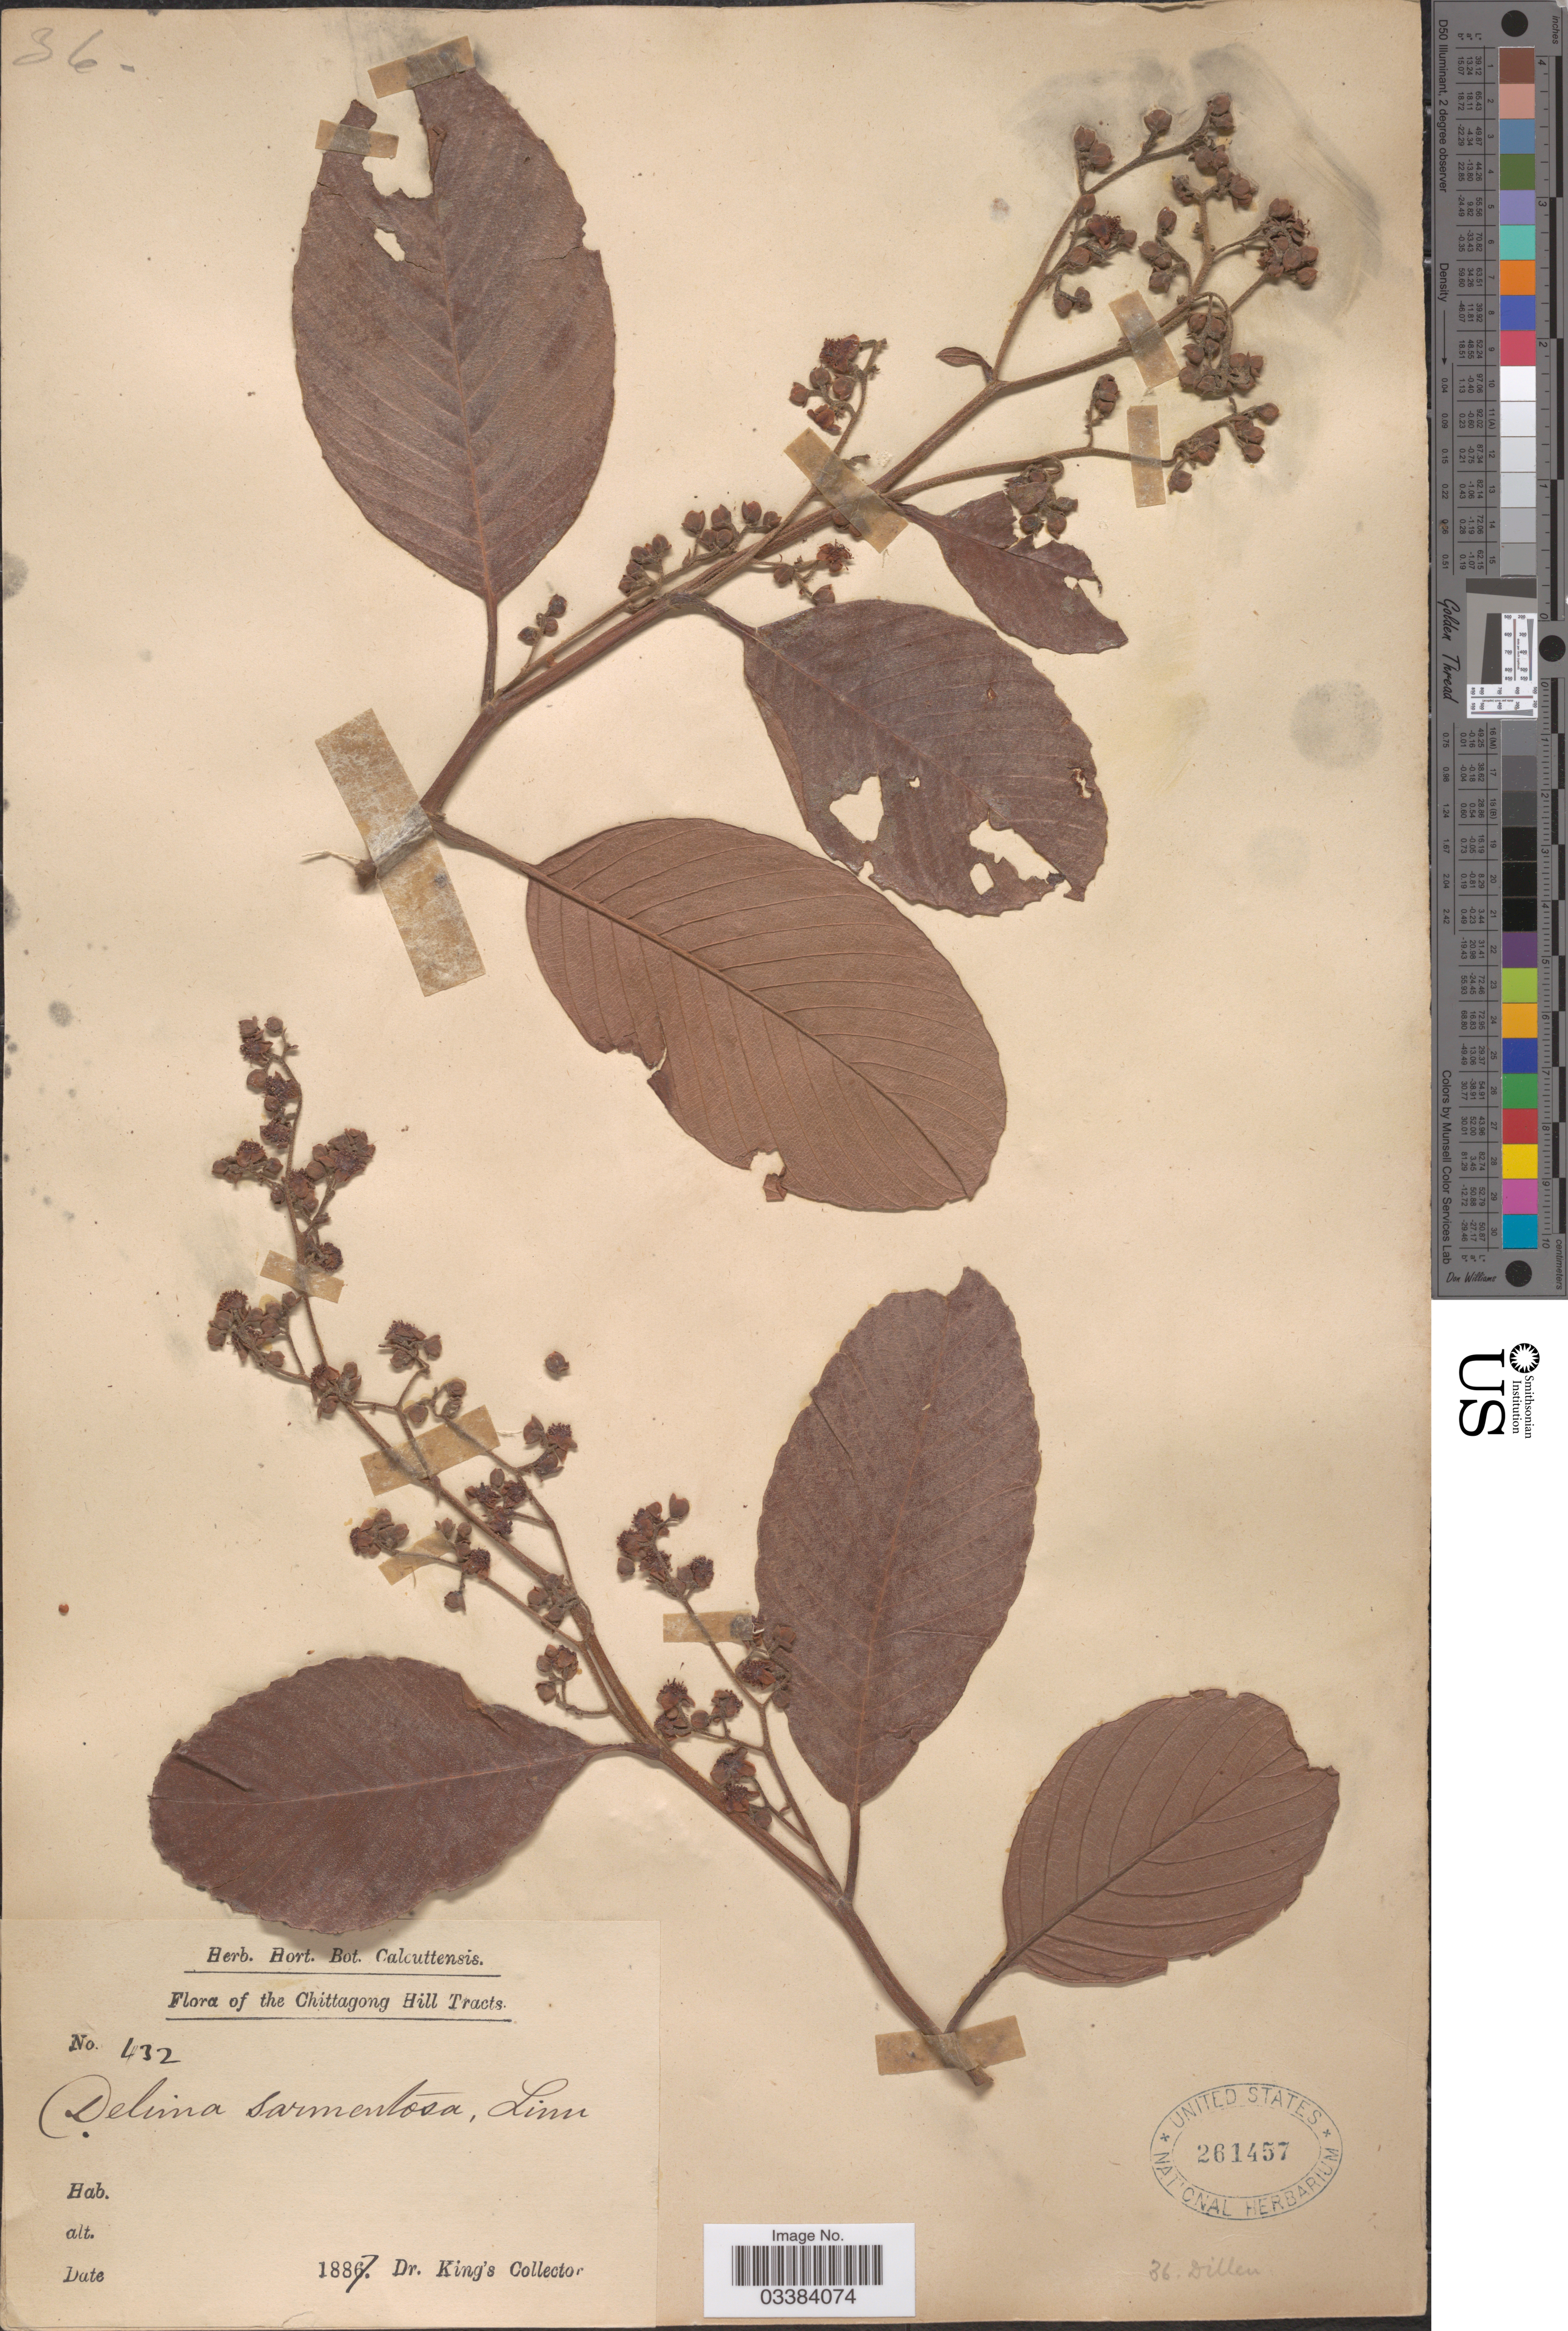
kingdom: Plantae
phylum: Tracheophyta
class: Magnoliopsida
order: Dilleniales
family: Dilleniaceae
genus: Tetracera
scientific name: Tetracera sarmentosa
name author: (L.) Vahl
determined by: Strong, Mark T., (BOT), Smithsonian Institution - National Museum of Natural History (UNITED STATES)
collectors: Dr. King's collector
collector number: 432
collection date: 1887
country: Bangladesh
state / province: Chittagong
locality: Chittagong Hill Tracts.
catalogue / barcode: US 261457